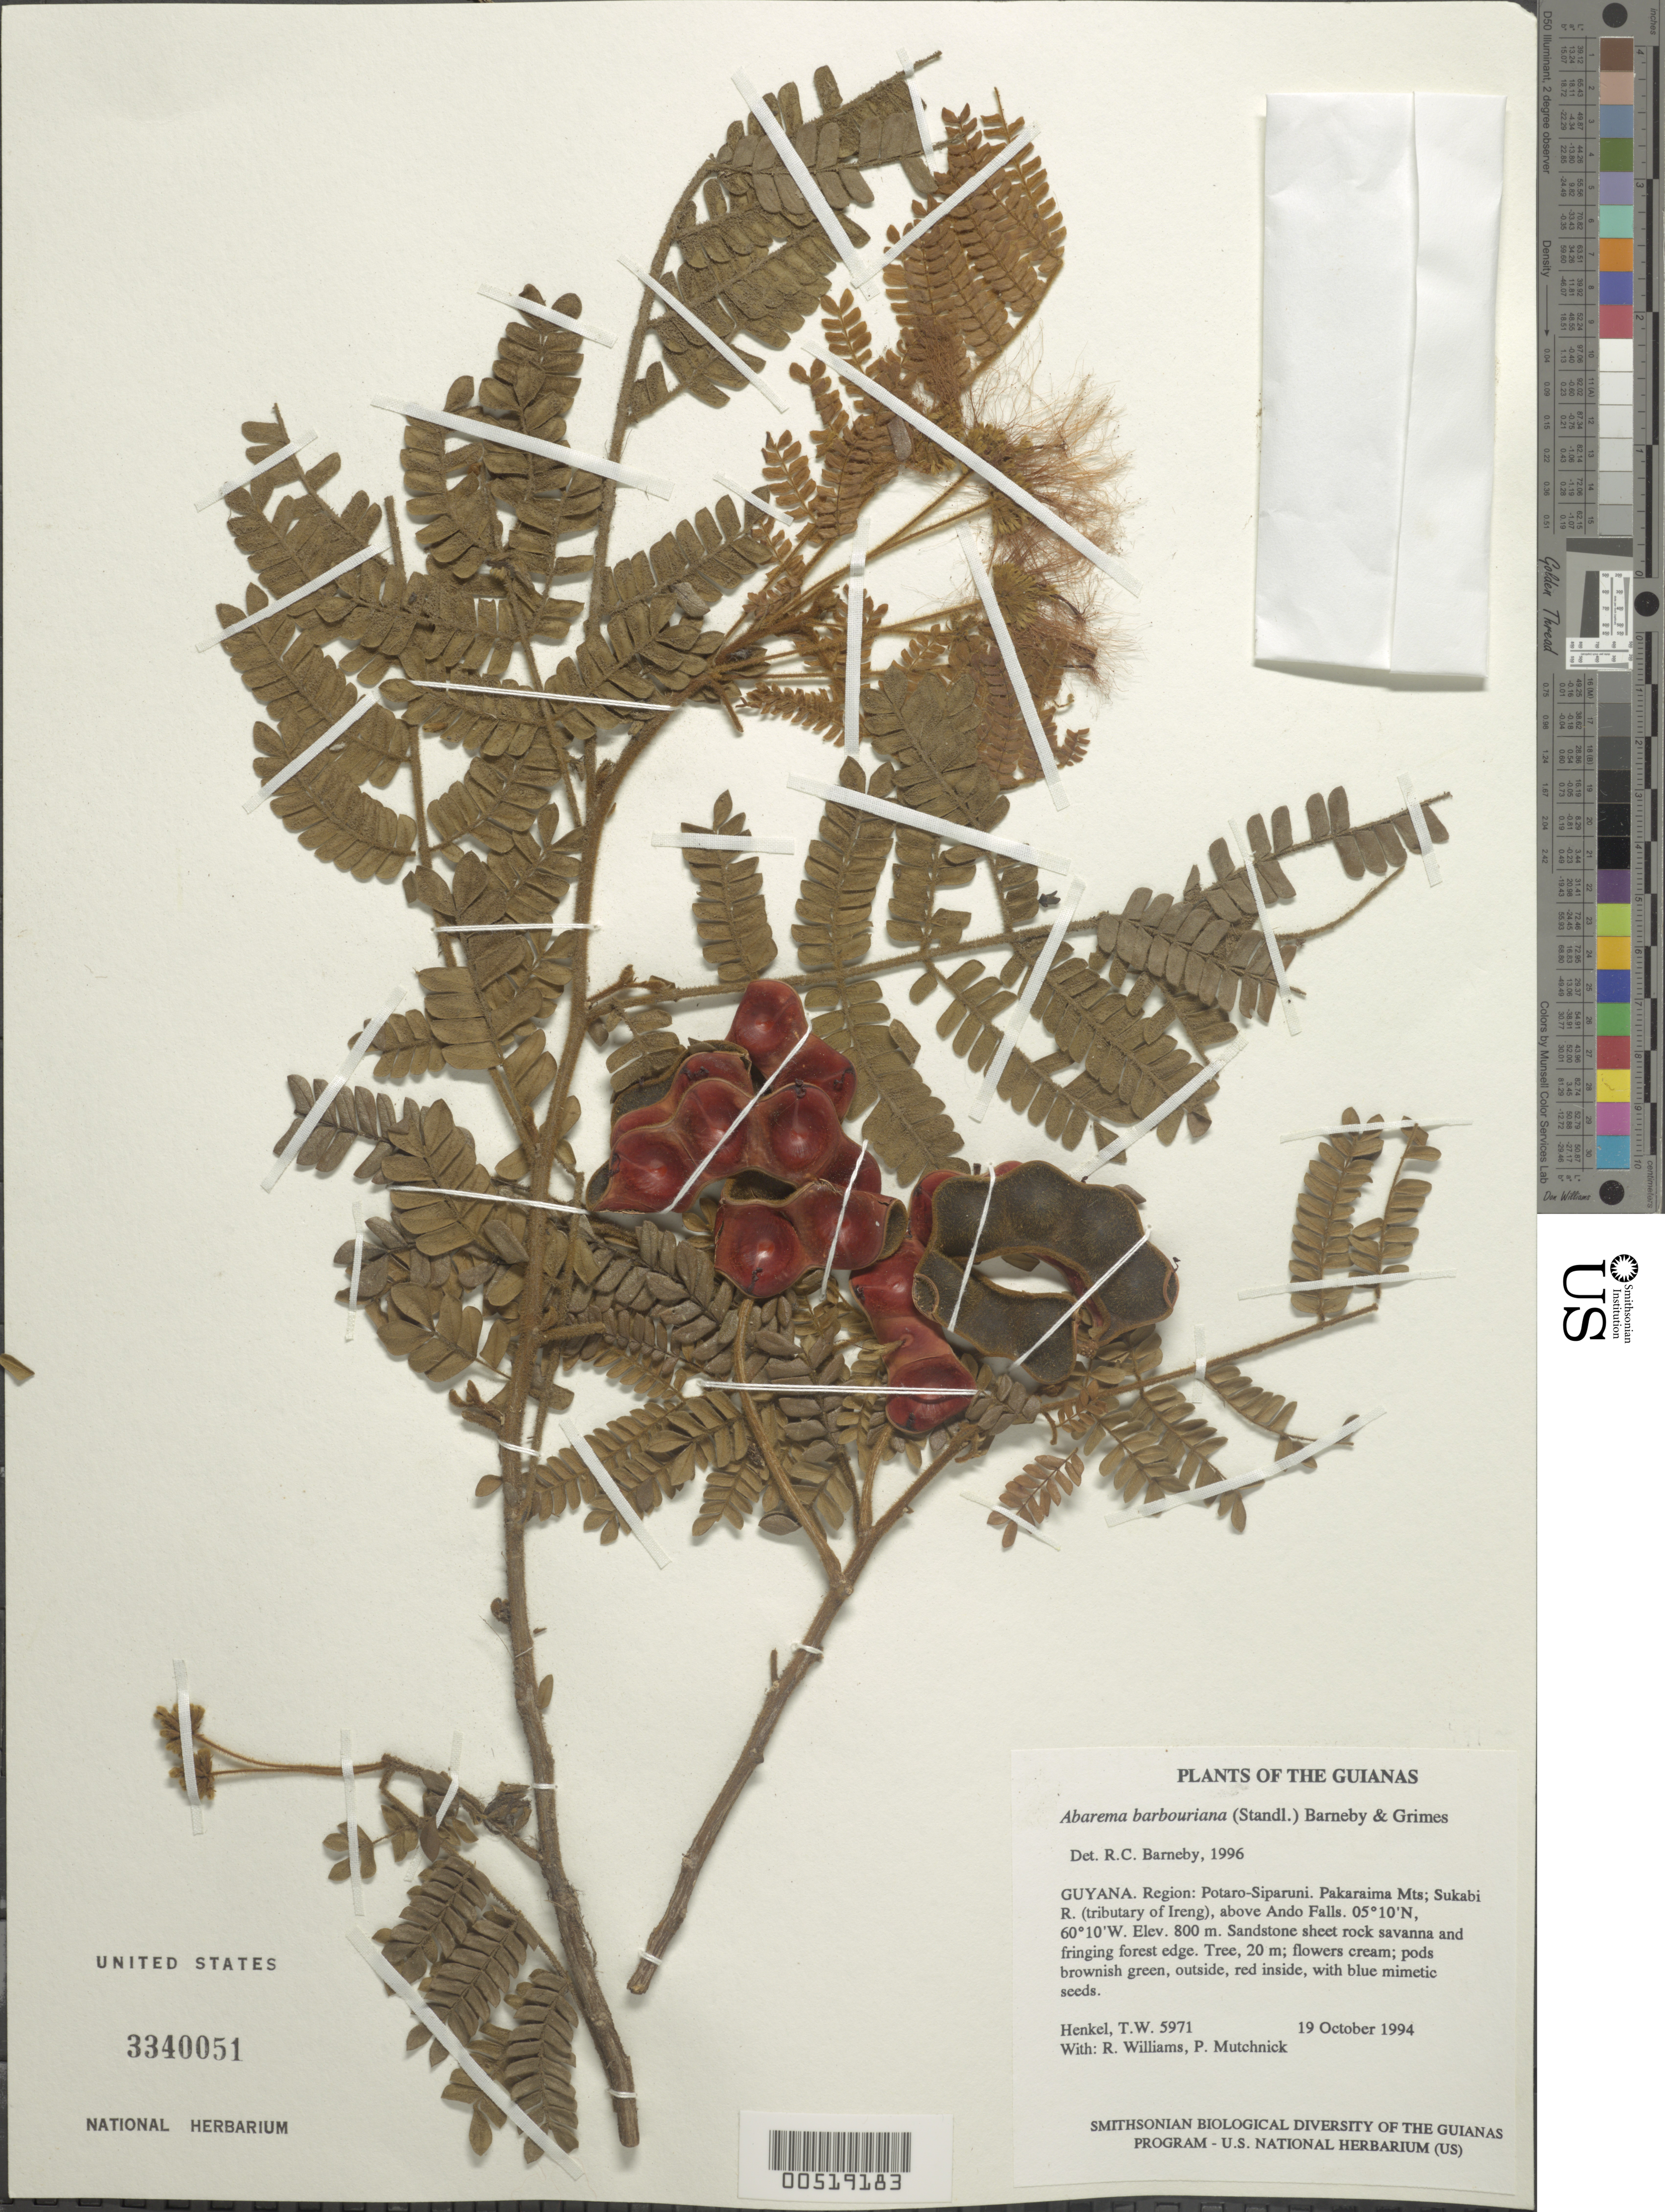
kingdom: Plantae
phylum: Tracheophyta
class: Magnoliopsida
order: Fabales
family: Fabaceae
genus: Abarema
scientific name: Abarema barbouriana var. barbouriana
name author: (Standl.) Barneby & J.W. Grimes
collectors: T. Henkel, R. Williams & P. Mutchnick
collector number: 5971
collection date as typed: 19 October 1994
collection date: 1994-10-19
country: Guyana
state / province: Potaro-Siparuni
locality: Pakaraima Mts; Sukabi R. (tributary of Ireng), above Ando Falls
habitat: Sandstone sheet rock savanna and fringing forest edge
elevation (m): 800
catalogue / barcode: US 3340051